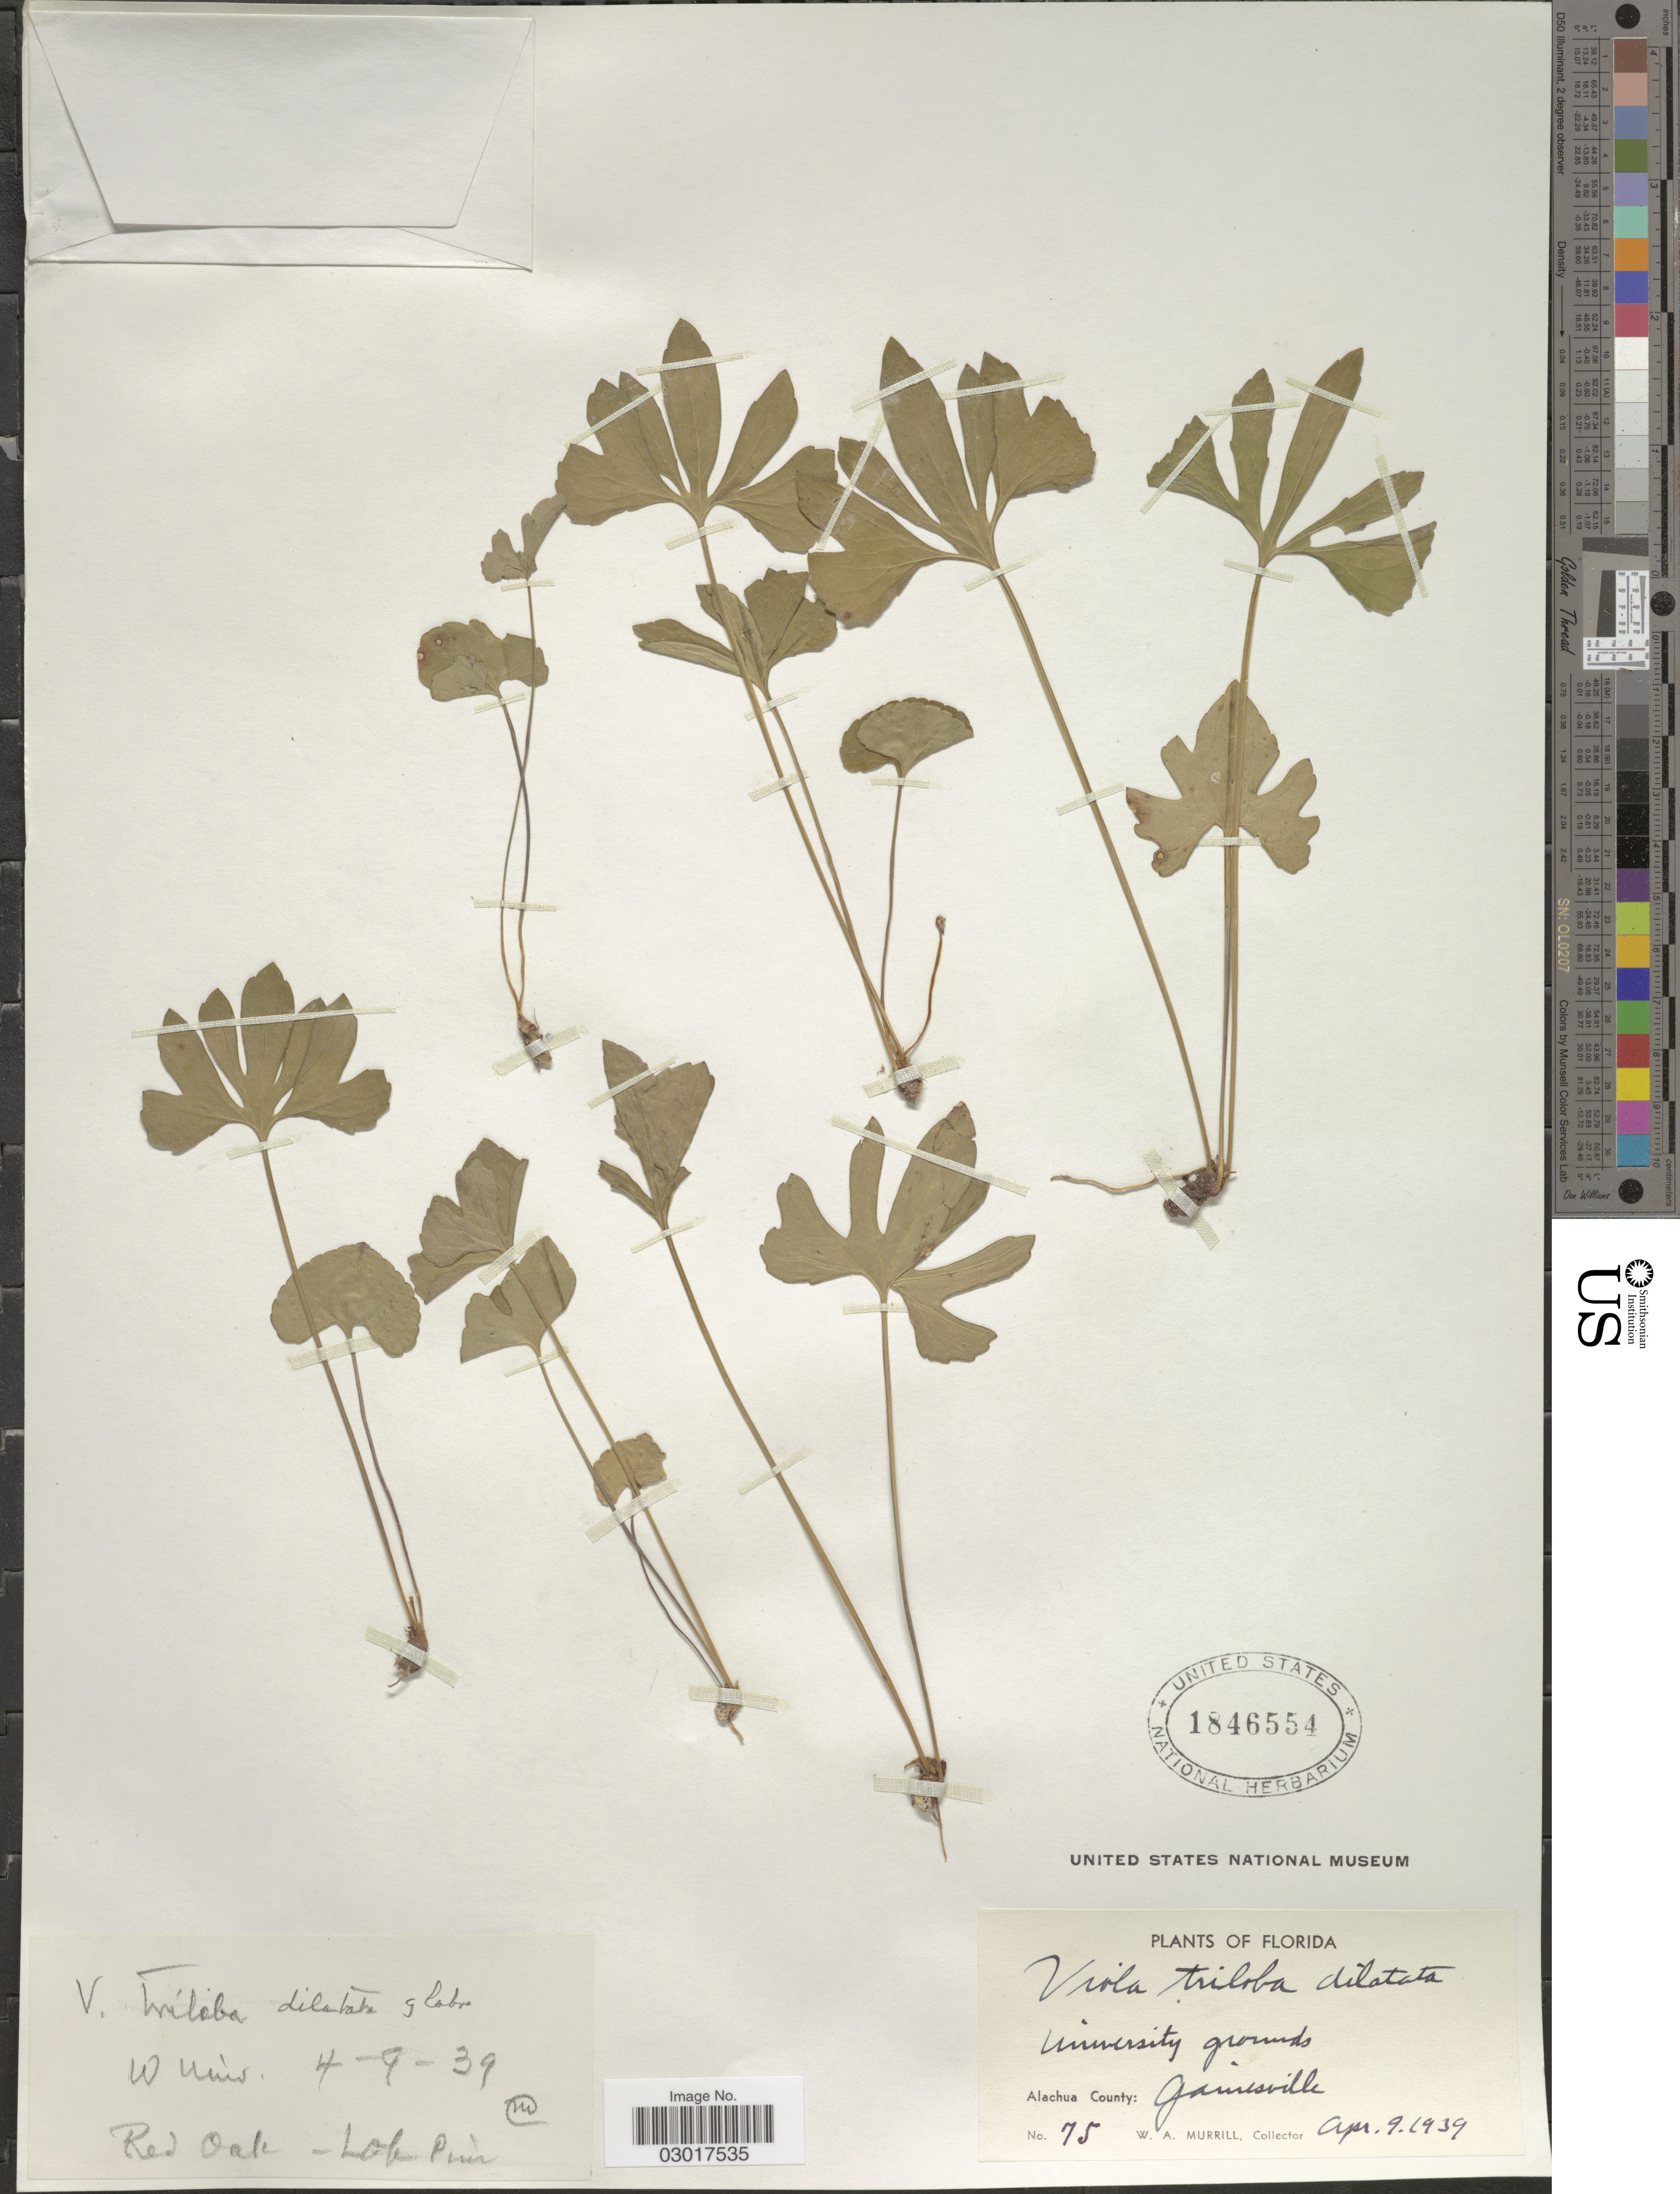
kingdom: Plantae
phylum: Tracheophyta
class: Magnoliopsida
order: Malpighiales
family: Violaceae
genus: Viola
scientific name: Viola triloba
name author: Schwein.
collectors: W. A. Murrill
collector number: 75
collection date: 1939-04-09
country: United States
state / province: Florida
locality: University grounds, Alachua County: Gainesville.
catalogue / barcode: US 1846554